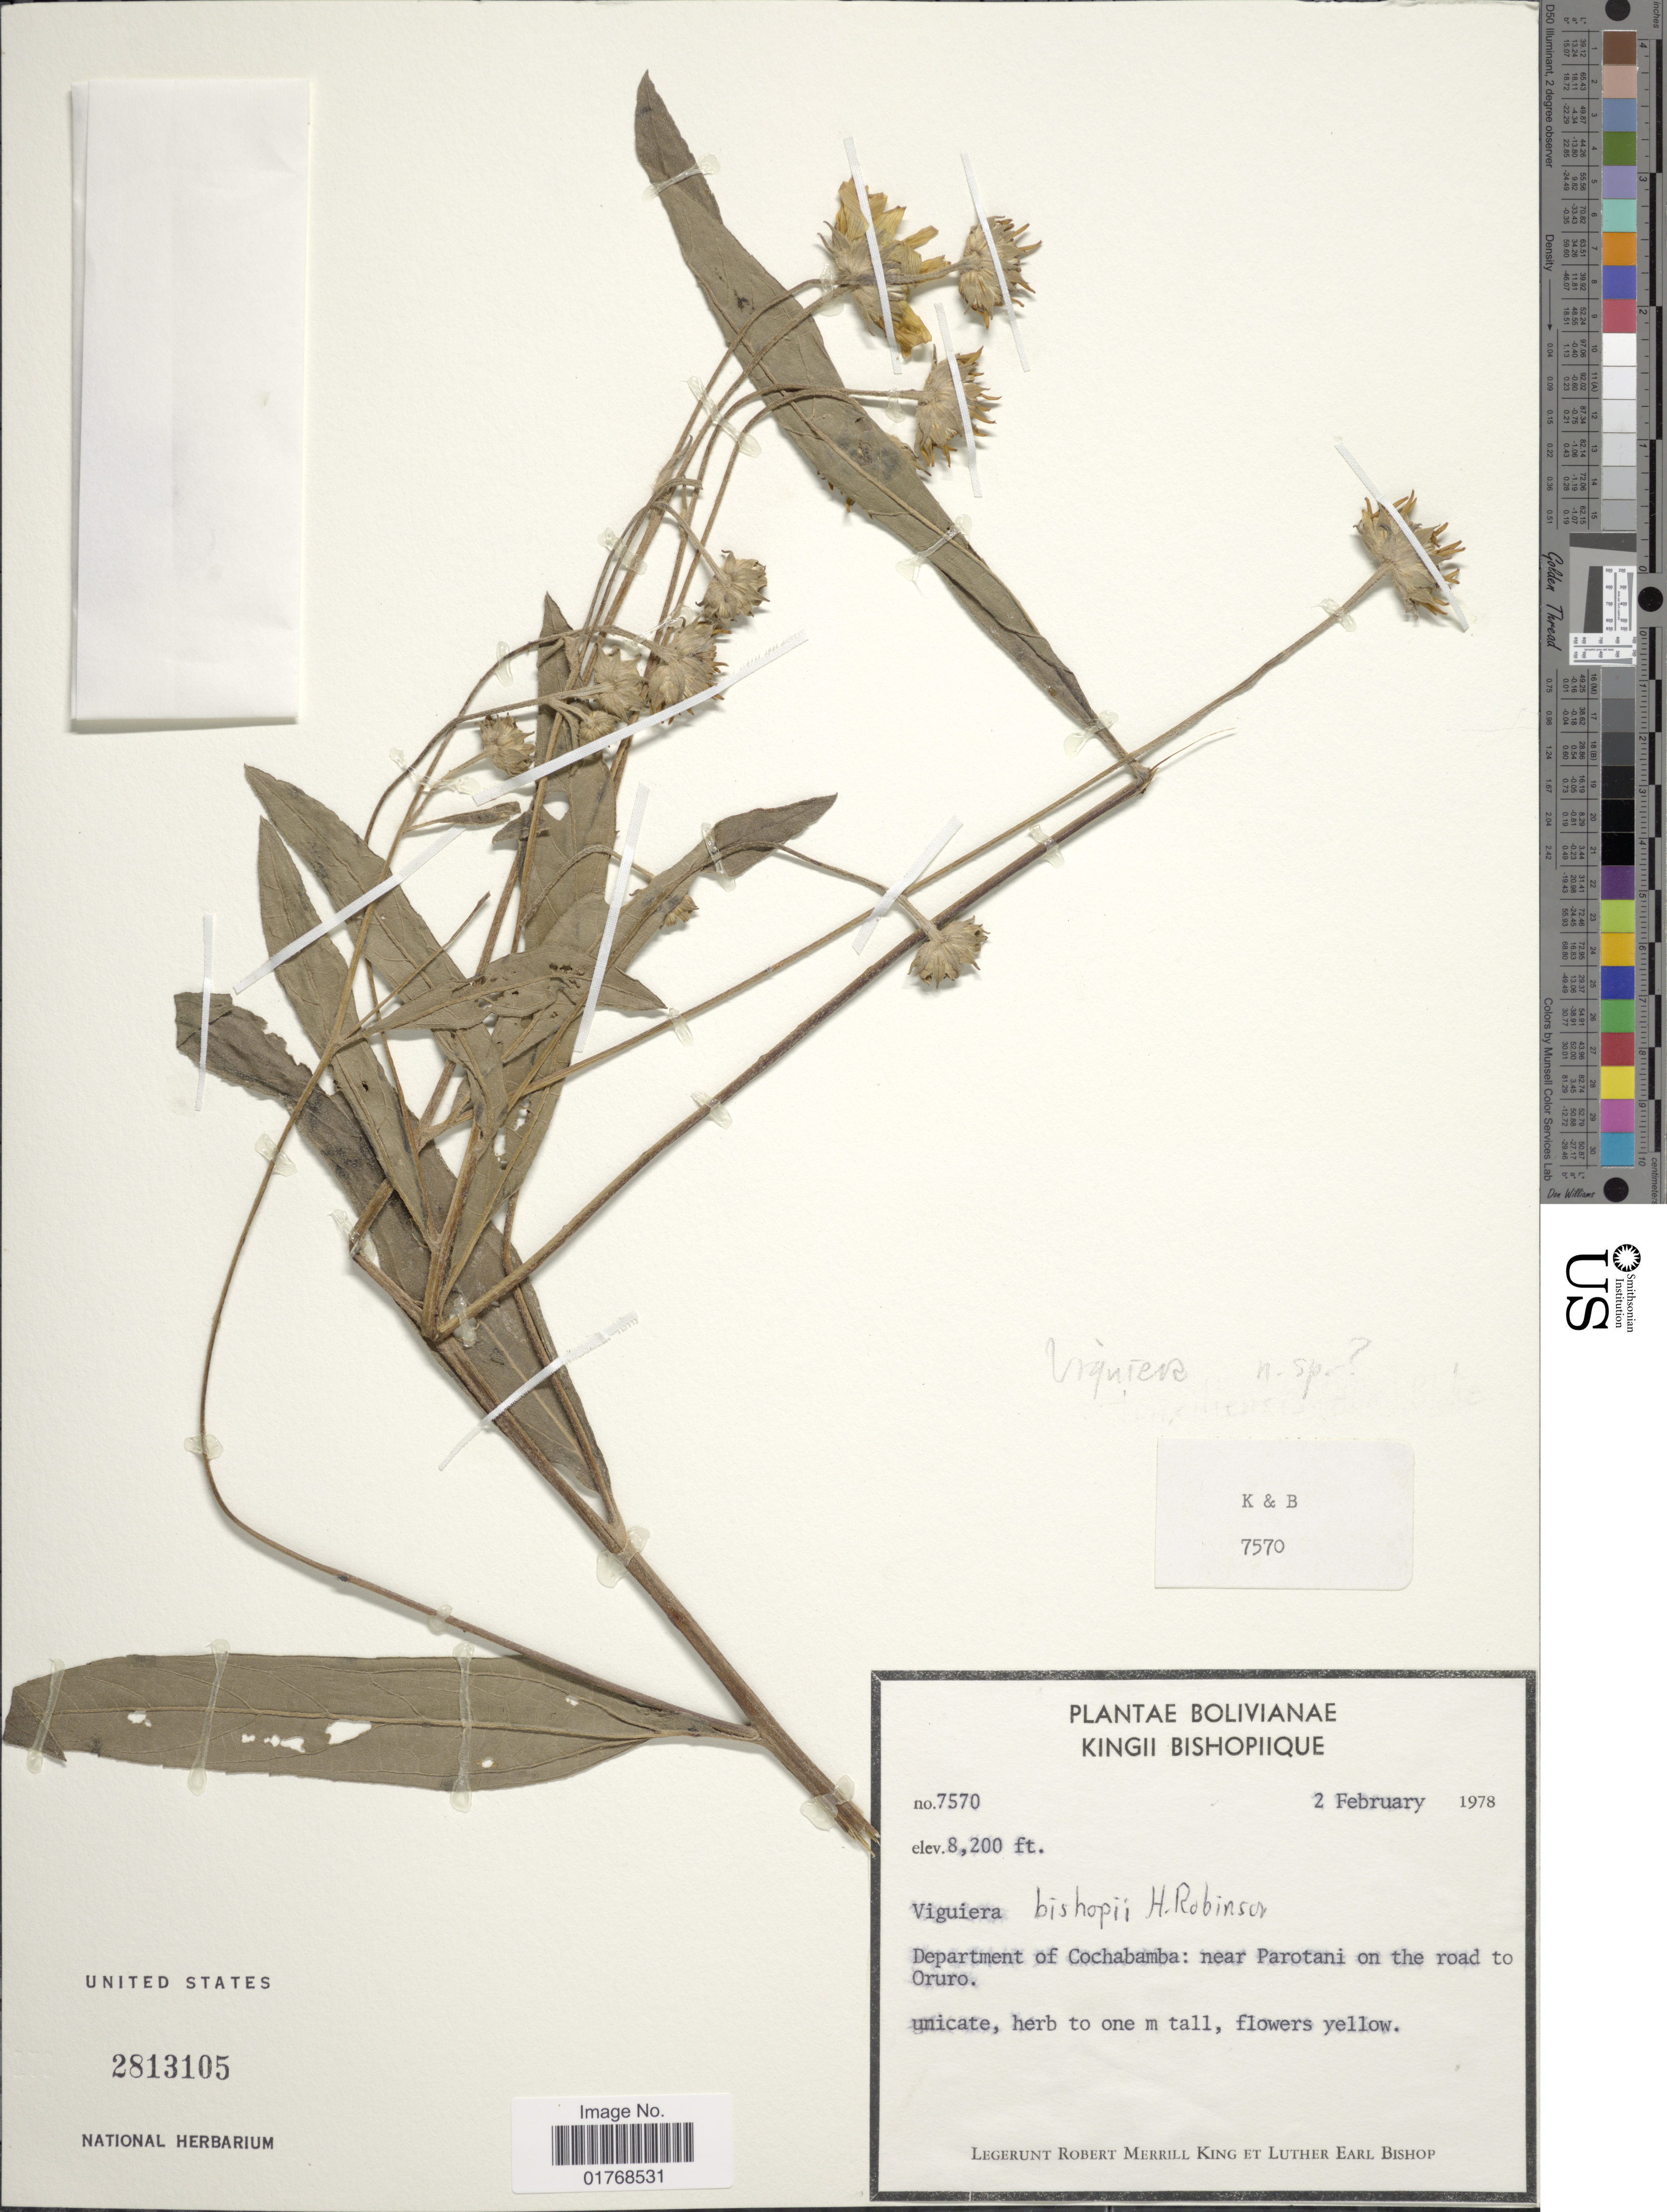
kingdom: Plantae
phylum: Tracheophyta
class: Magnoliopsida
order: Asterales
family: Asteraceae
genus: Viguiera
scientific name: Viguiera bishopii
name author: H. Rob.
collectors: R. M. King & L. E. Bishop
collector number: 7570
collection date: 1978-02-02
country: Bolivia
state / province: Cochabamba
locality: Bolivianae. Department of Cochabamba: near Parotani on the road to Oruro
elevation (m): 2499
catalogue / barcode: US 2813105